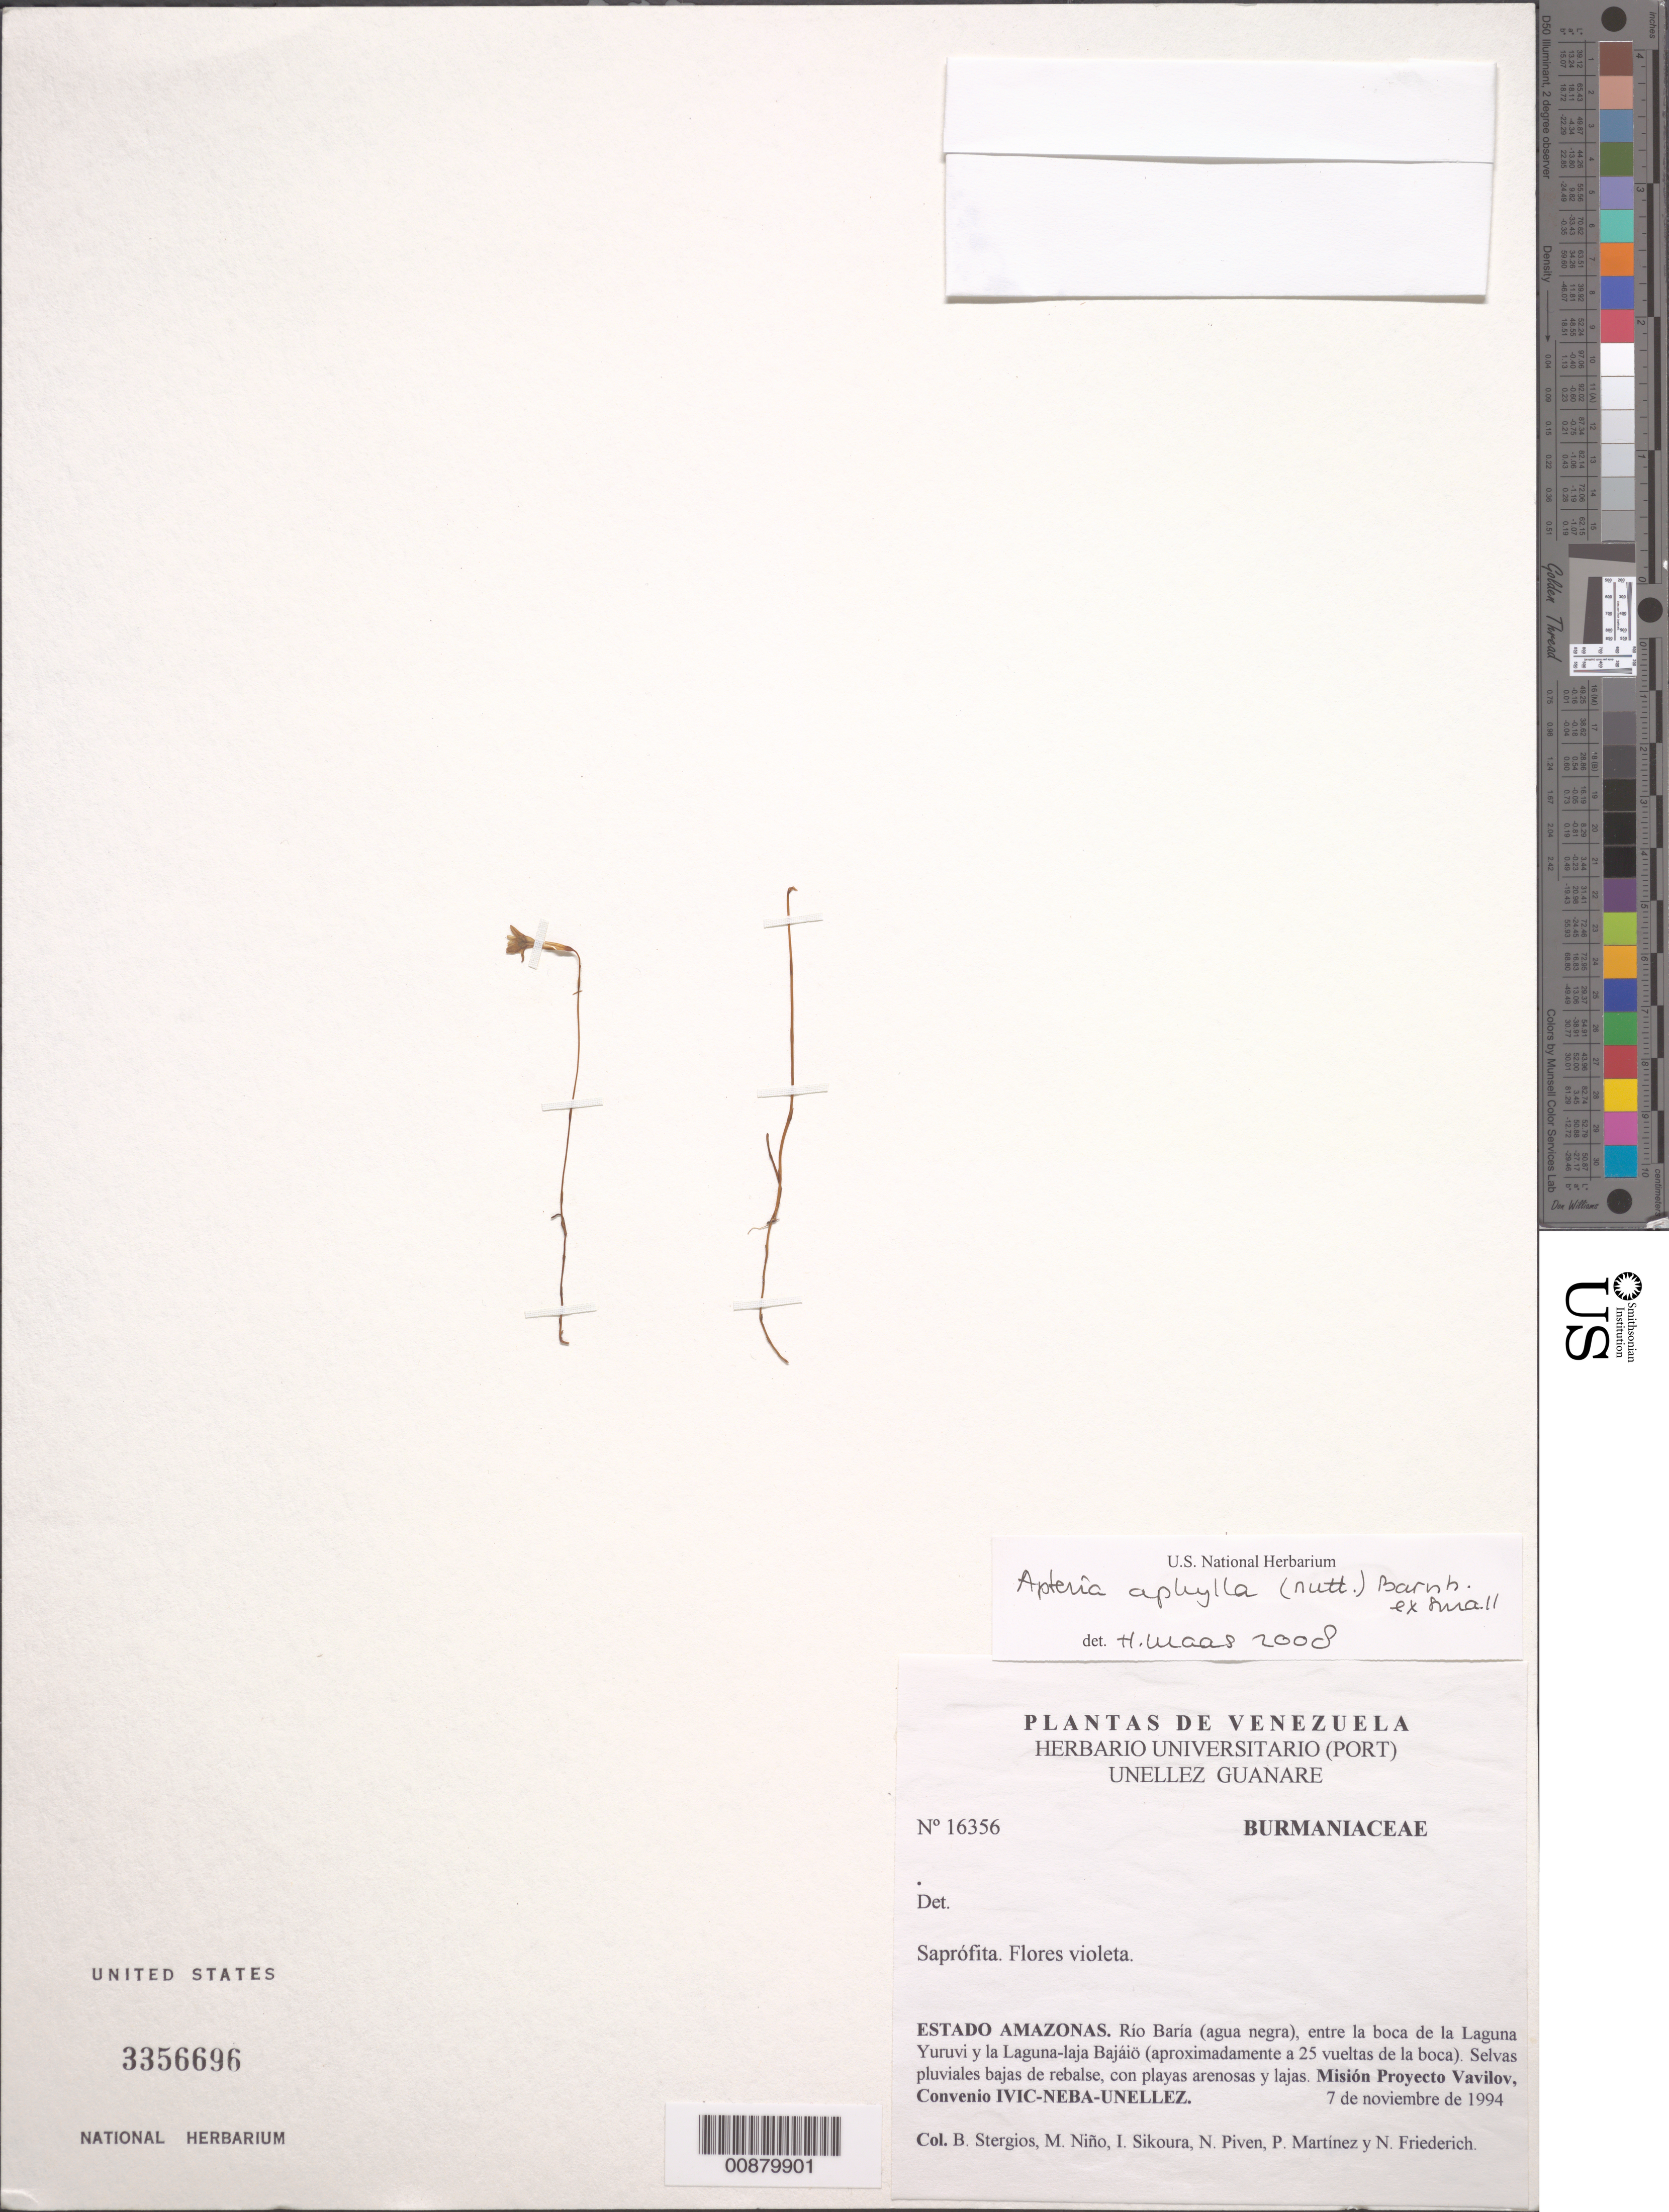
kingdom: Plantae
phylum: Tracheophyta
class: Liliopsida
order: Dioscoreales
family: Burmanniaceae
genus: Apteria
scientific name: Apteria aphylla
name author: (Nutt.) Barnhart ex Small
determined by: Maas, H.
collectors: B. G. Stergios, S. M. Niño, I. Sikoura, N. Piven, P. Martinez & N. Friederich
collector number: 16356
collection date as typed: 7-Nov-94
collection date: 1994-11-07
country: Venezuela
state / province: Amazonas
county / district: Río Negro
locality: Río Baría, entre la boca de la Laguna Yuruvi y la Laguna-laja Bajáiö (aprox. a 25 vueltas de la boca)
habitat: Selvas pluviales bajas de rebalse, con playas arenosas y lajas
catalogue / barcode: US 3356696